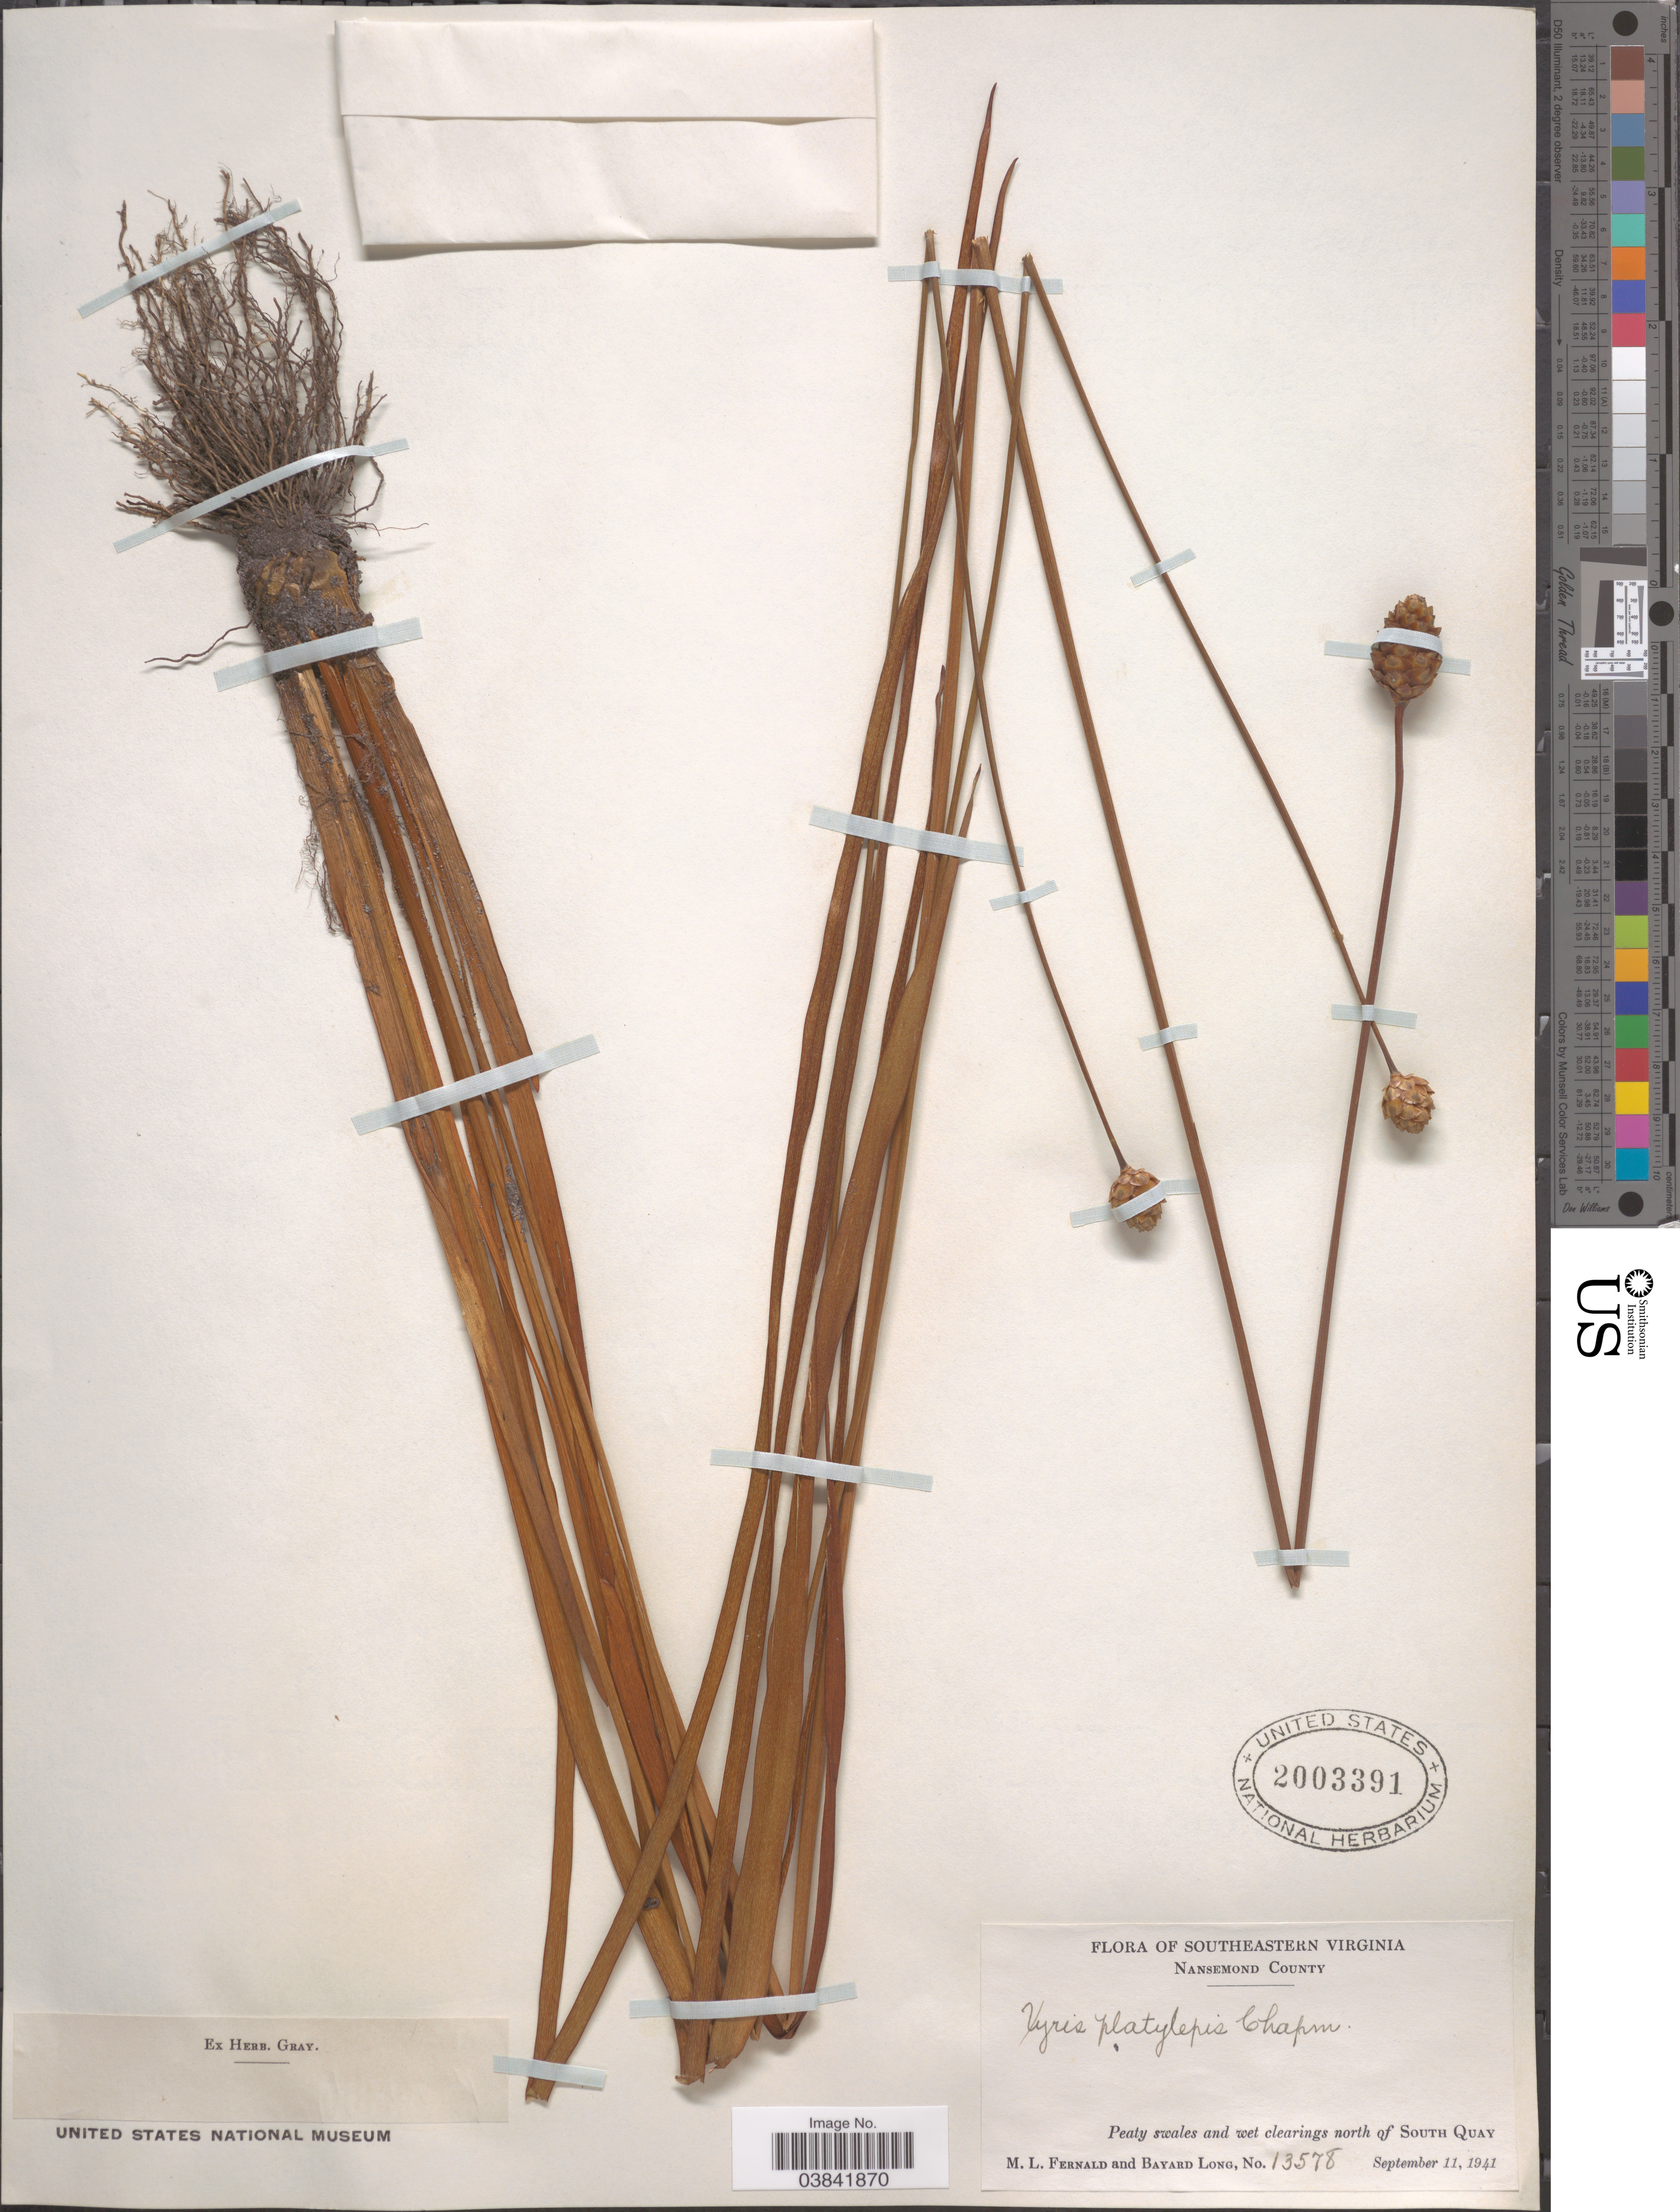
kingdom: Plantae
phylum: Tracheophyta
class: Liliopsida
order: Poales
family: Xyridaceae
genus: Xyris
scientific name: Xyris platylepis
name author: Chapm.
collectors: M. L. Fernald & B. Long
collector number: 13578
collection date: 1941-09-11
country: United States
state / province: Virginia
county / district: City of Suffolk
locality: Southeastern Virginia. Nansemond County. Peaty swales and wet clearings north of South Quay.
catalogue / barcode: US 2003391